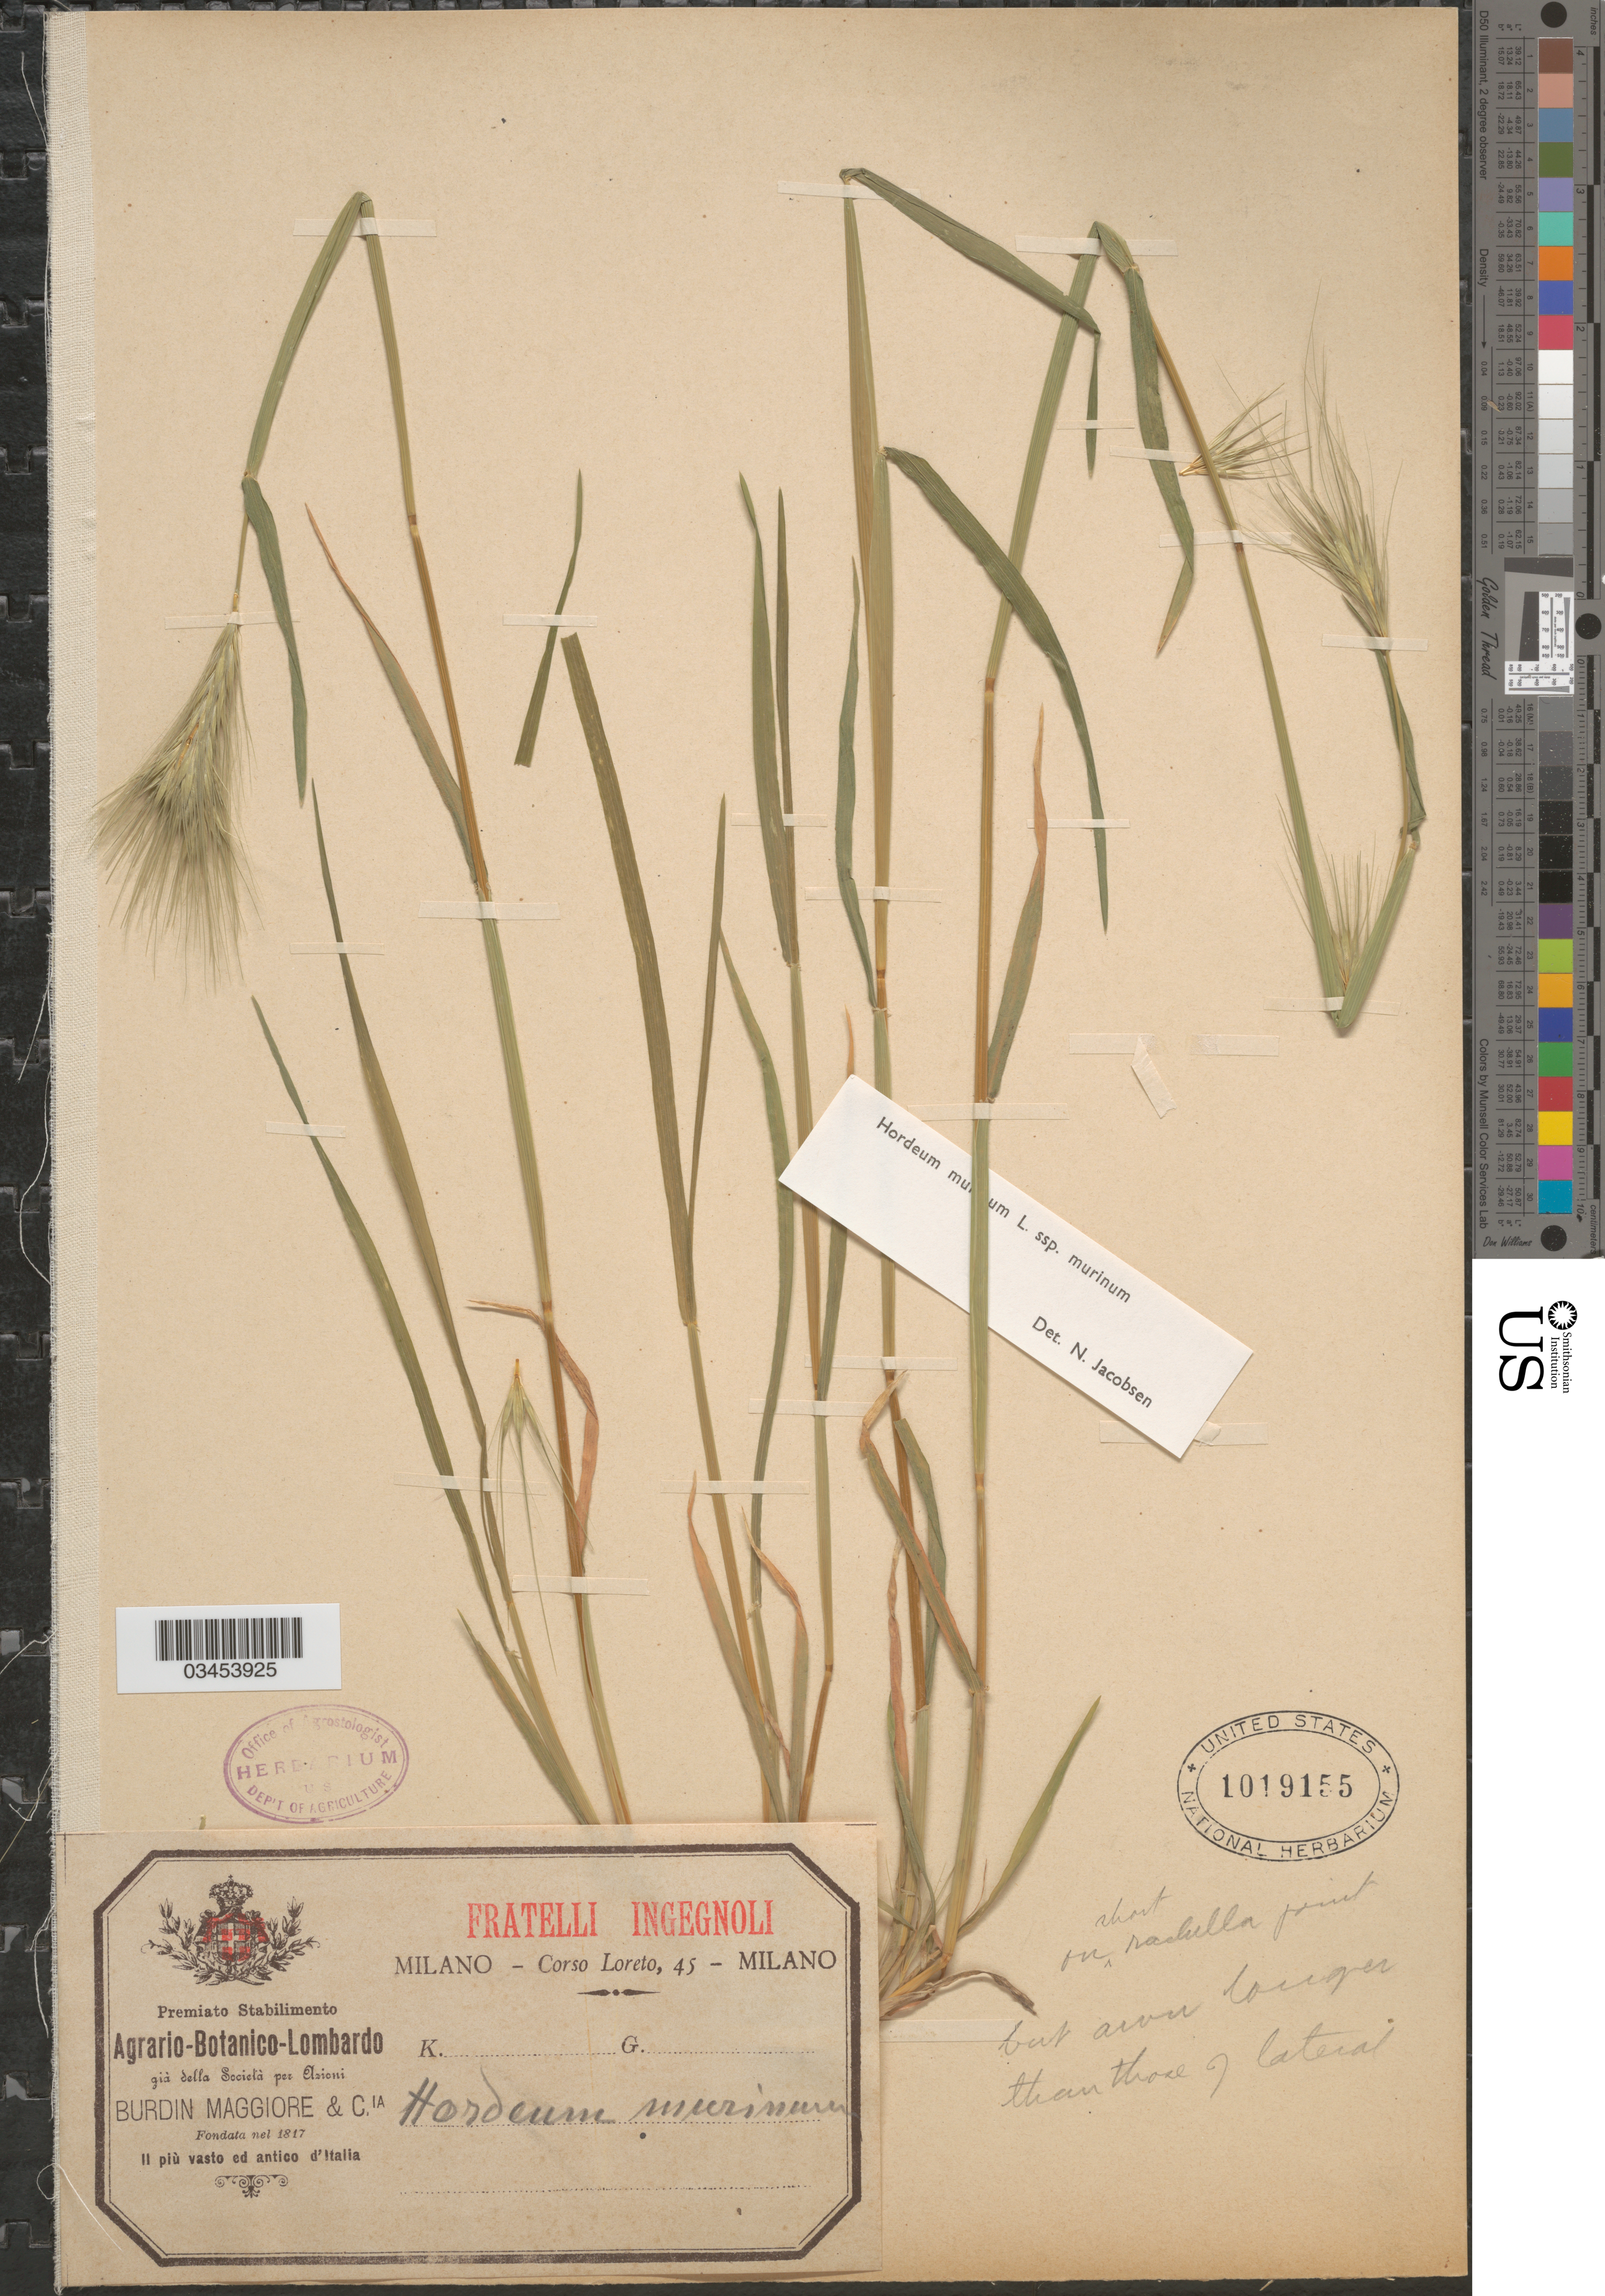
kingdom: Plantae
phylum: Tracheophyta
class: Liliopsida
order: Poales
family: Poaceae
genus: Hordeum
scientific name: Hordeum murinum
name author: L.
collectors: Loreto, C.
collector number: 45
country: Italy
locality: II più vsto ed antico d'Italia.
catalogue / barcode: US 1019155